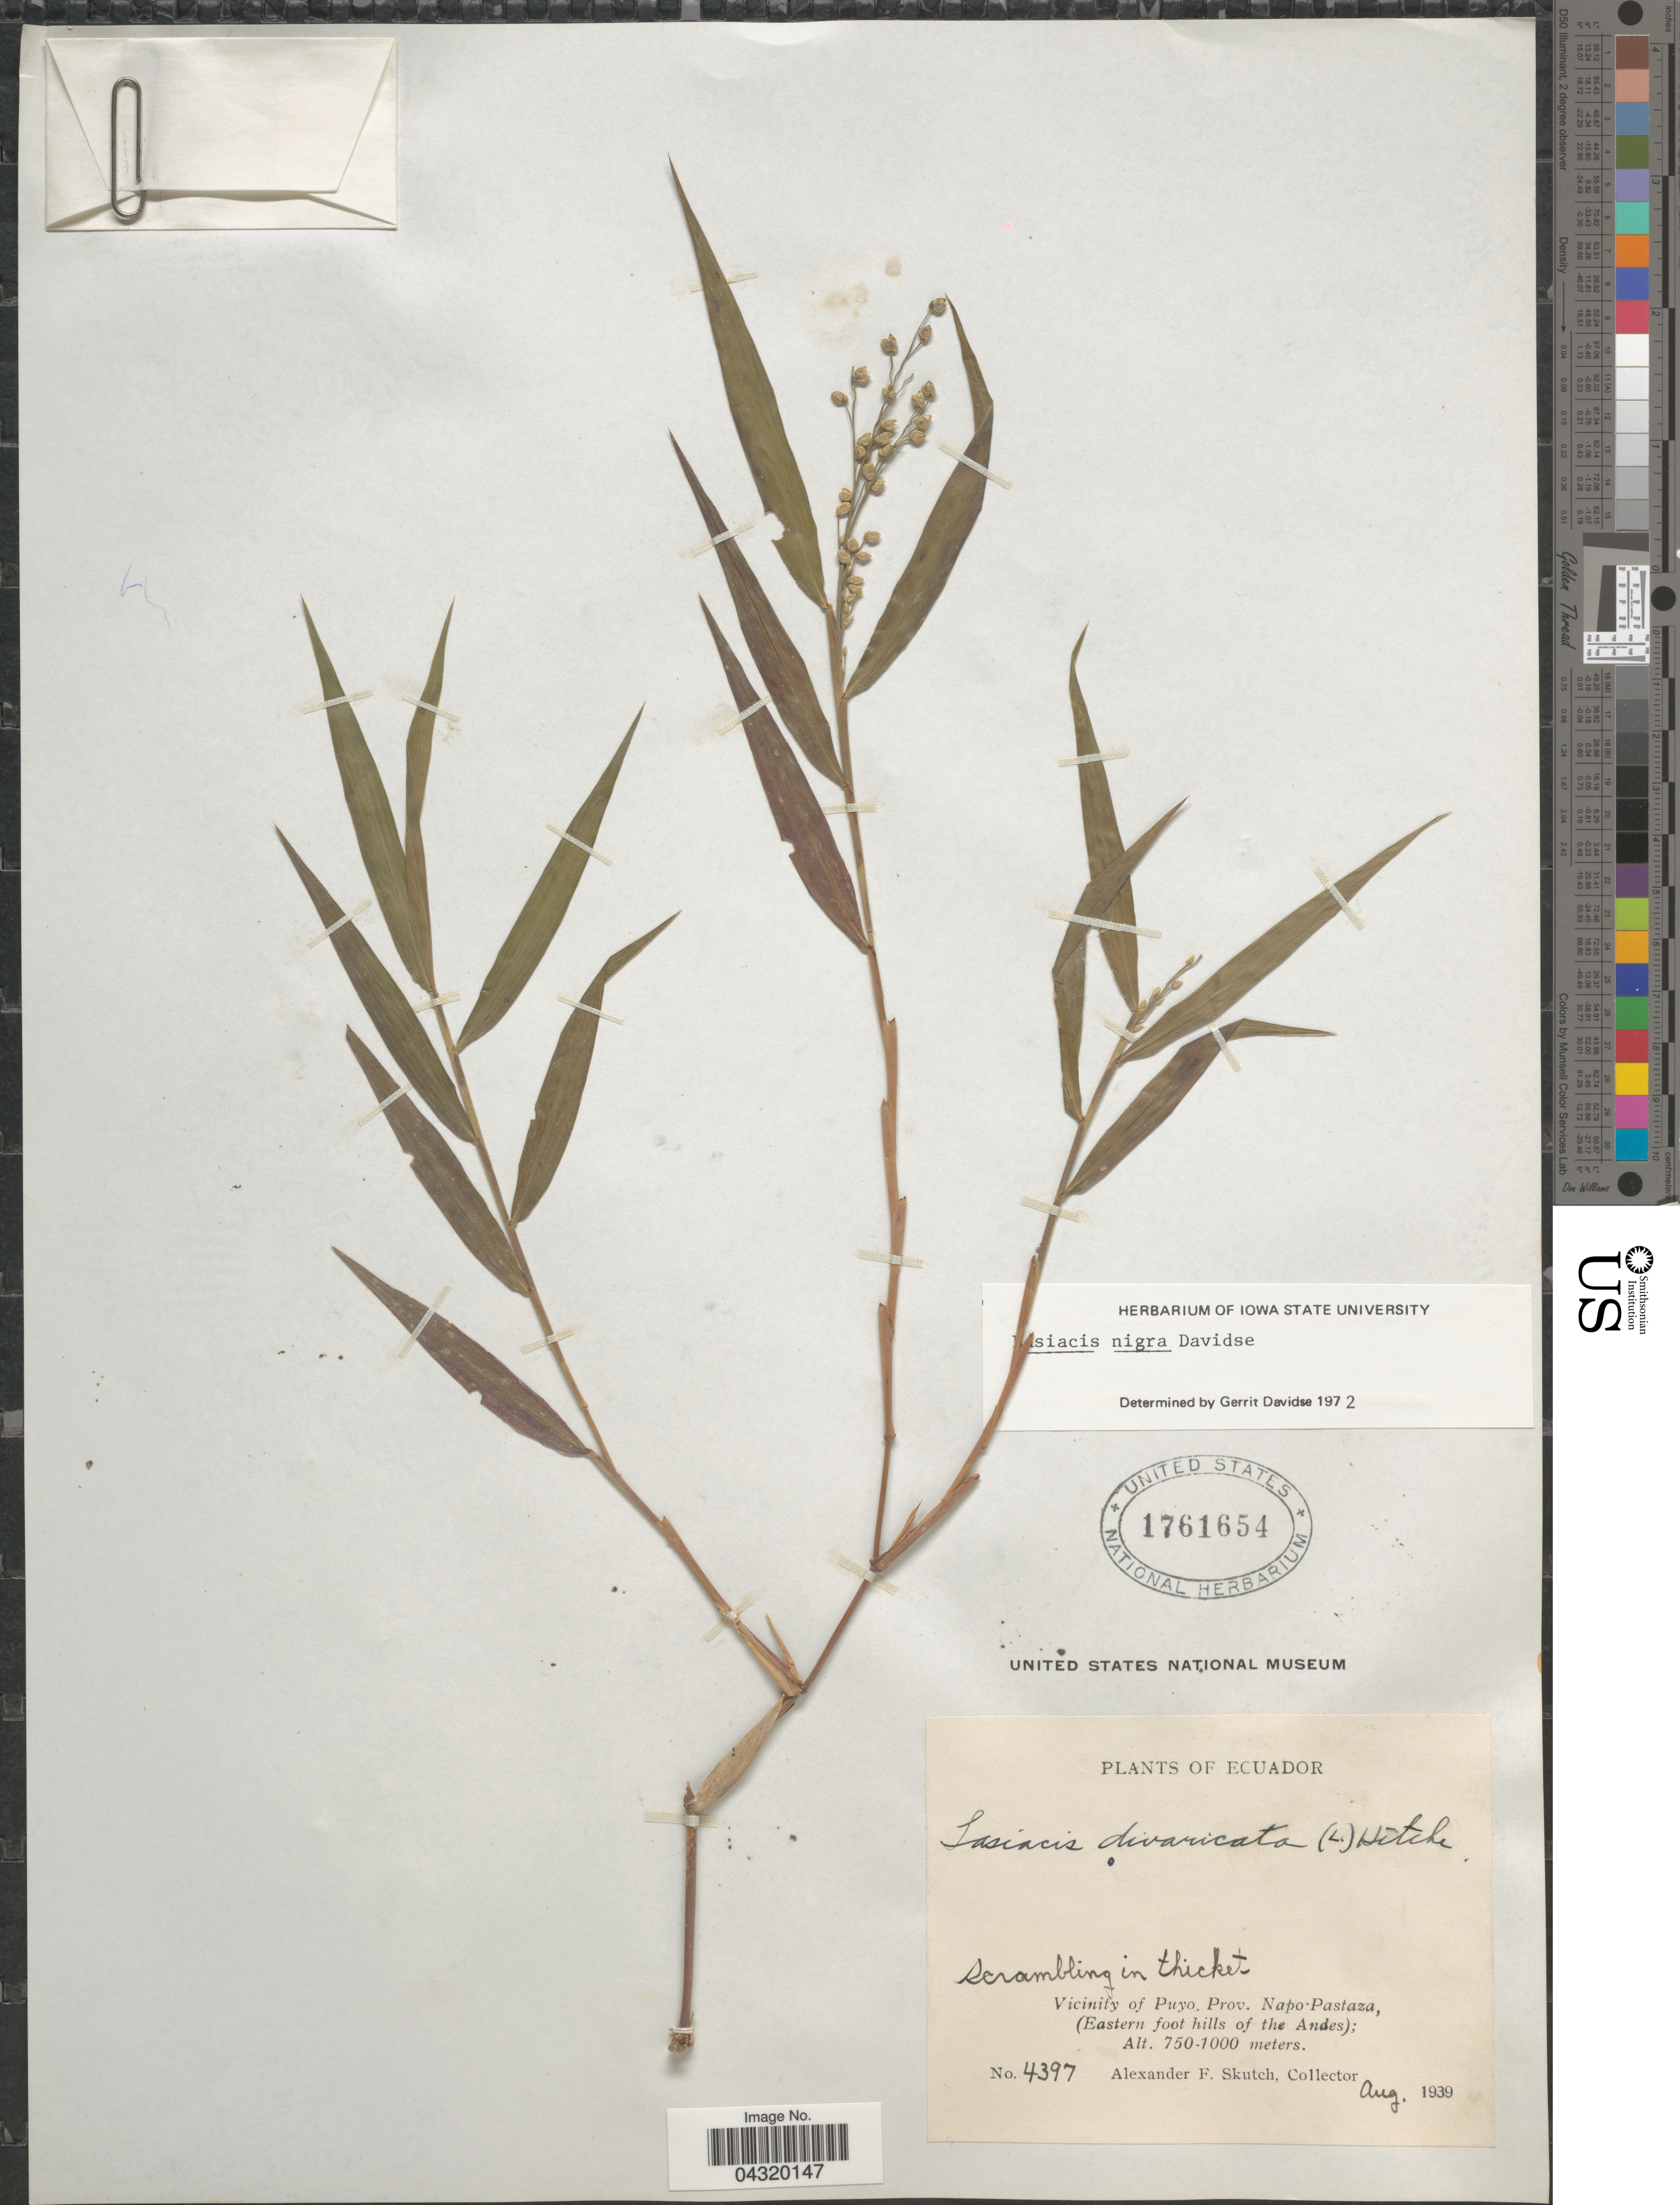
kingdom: Plantae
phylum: Tracheophyta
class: Liliopsida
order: Poales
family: Poaceae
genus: Lasiacis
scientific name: Lasiacis nigra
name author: Davidse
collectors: A. F. Skutch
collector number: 4397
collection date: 1939-08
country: Ecuador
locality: Vicinity of Puyo, Prov. Napo-Pastaza, (Eastern foot hills of the Andes).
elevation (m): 750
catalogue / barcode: US 1761654